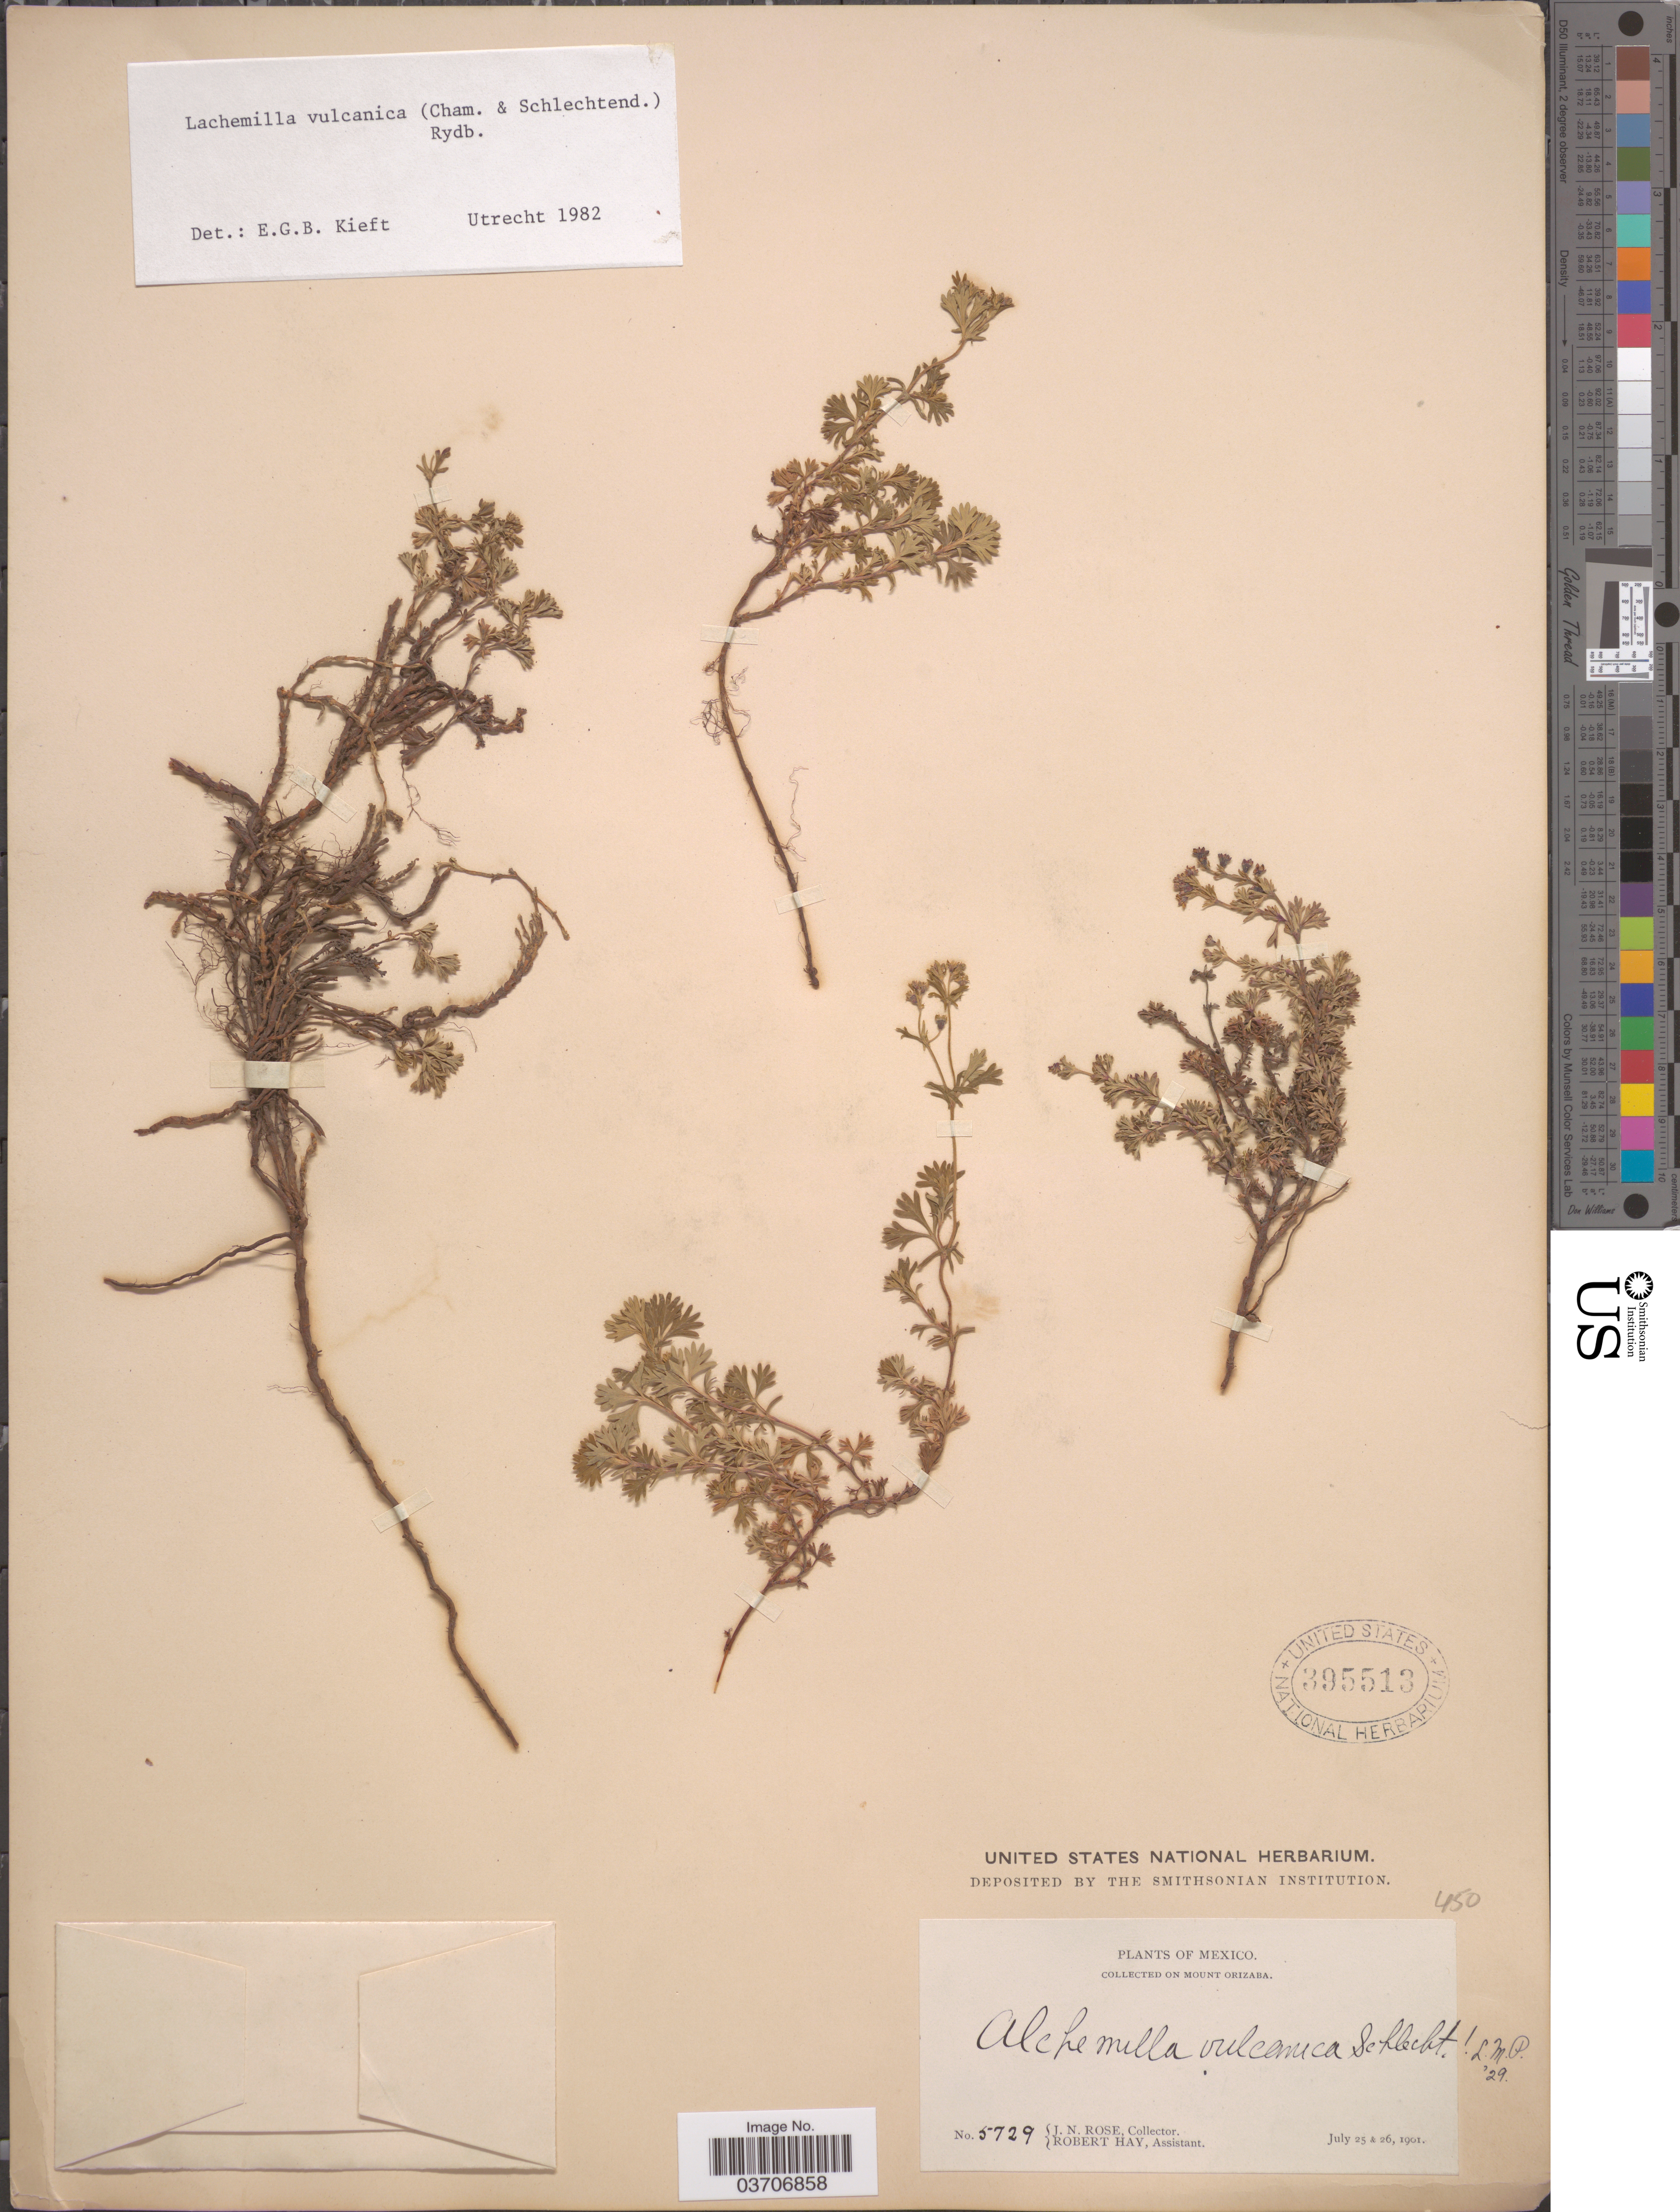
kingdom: Plantae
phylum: Tracheophyta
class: Magnoliopsida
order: Rosales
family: Rosaceae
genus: Lachemilla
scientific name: Lachemilla vulcanica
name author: (Cham. & Schltdl.) Rydb.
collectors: J. N. Rose & R. Hay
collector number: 5729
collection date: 1901-07-25/1901-07-26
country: Mexico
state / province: México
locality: Mount Orizaba.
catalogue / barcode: US 395513